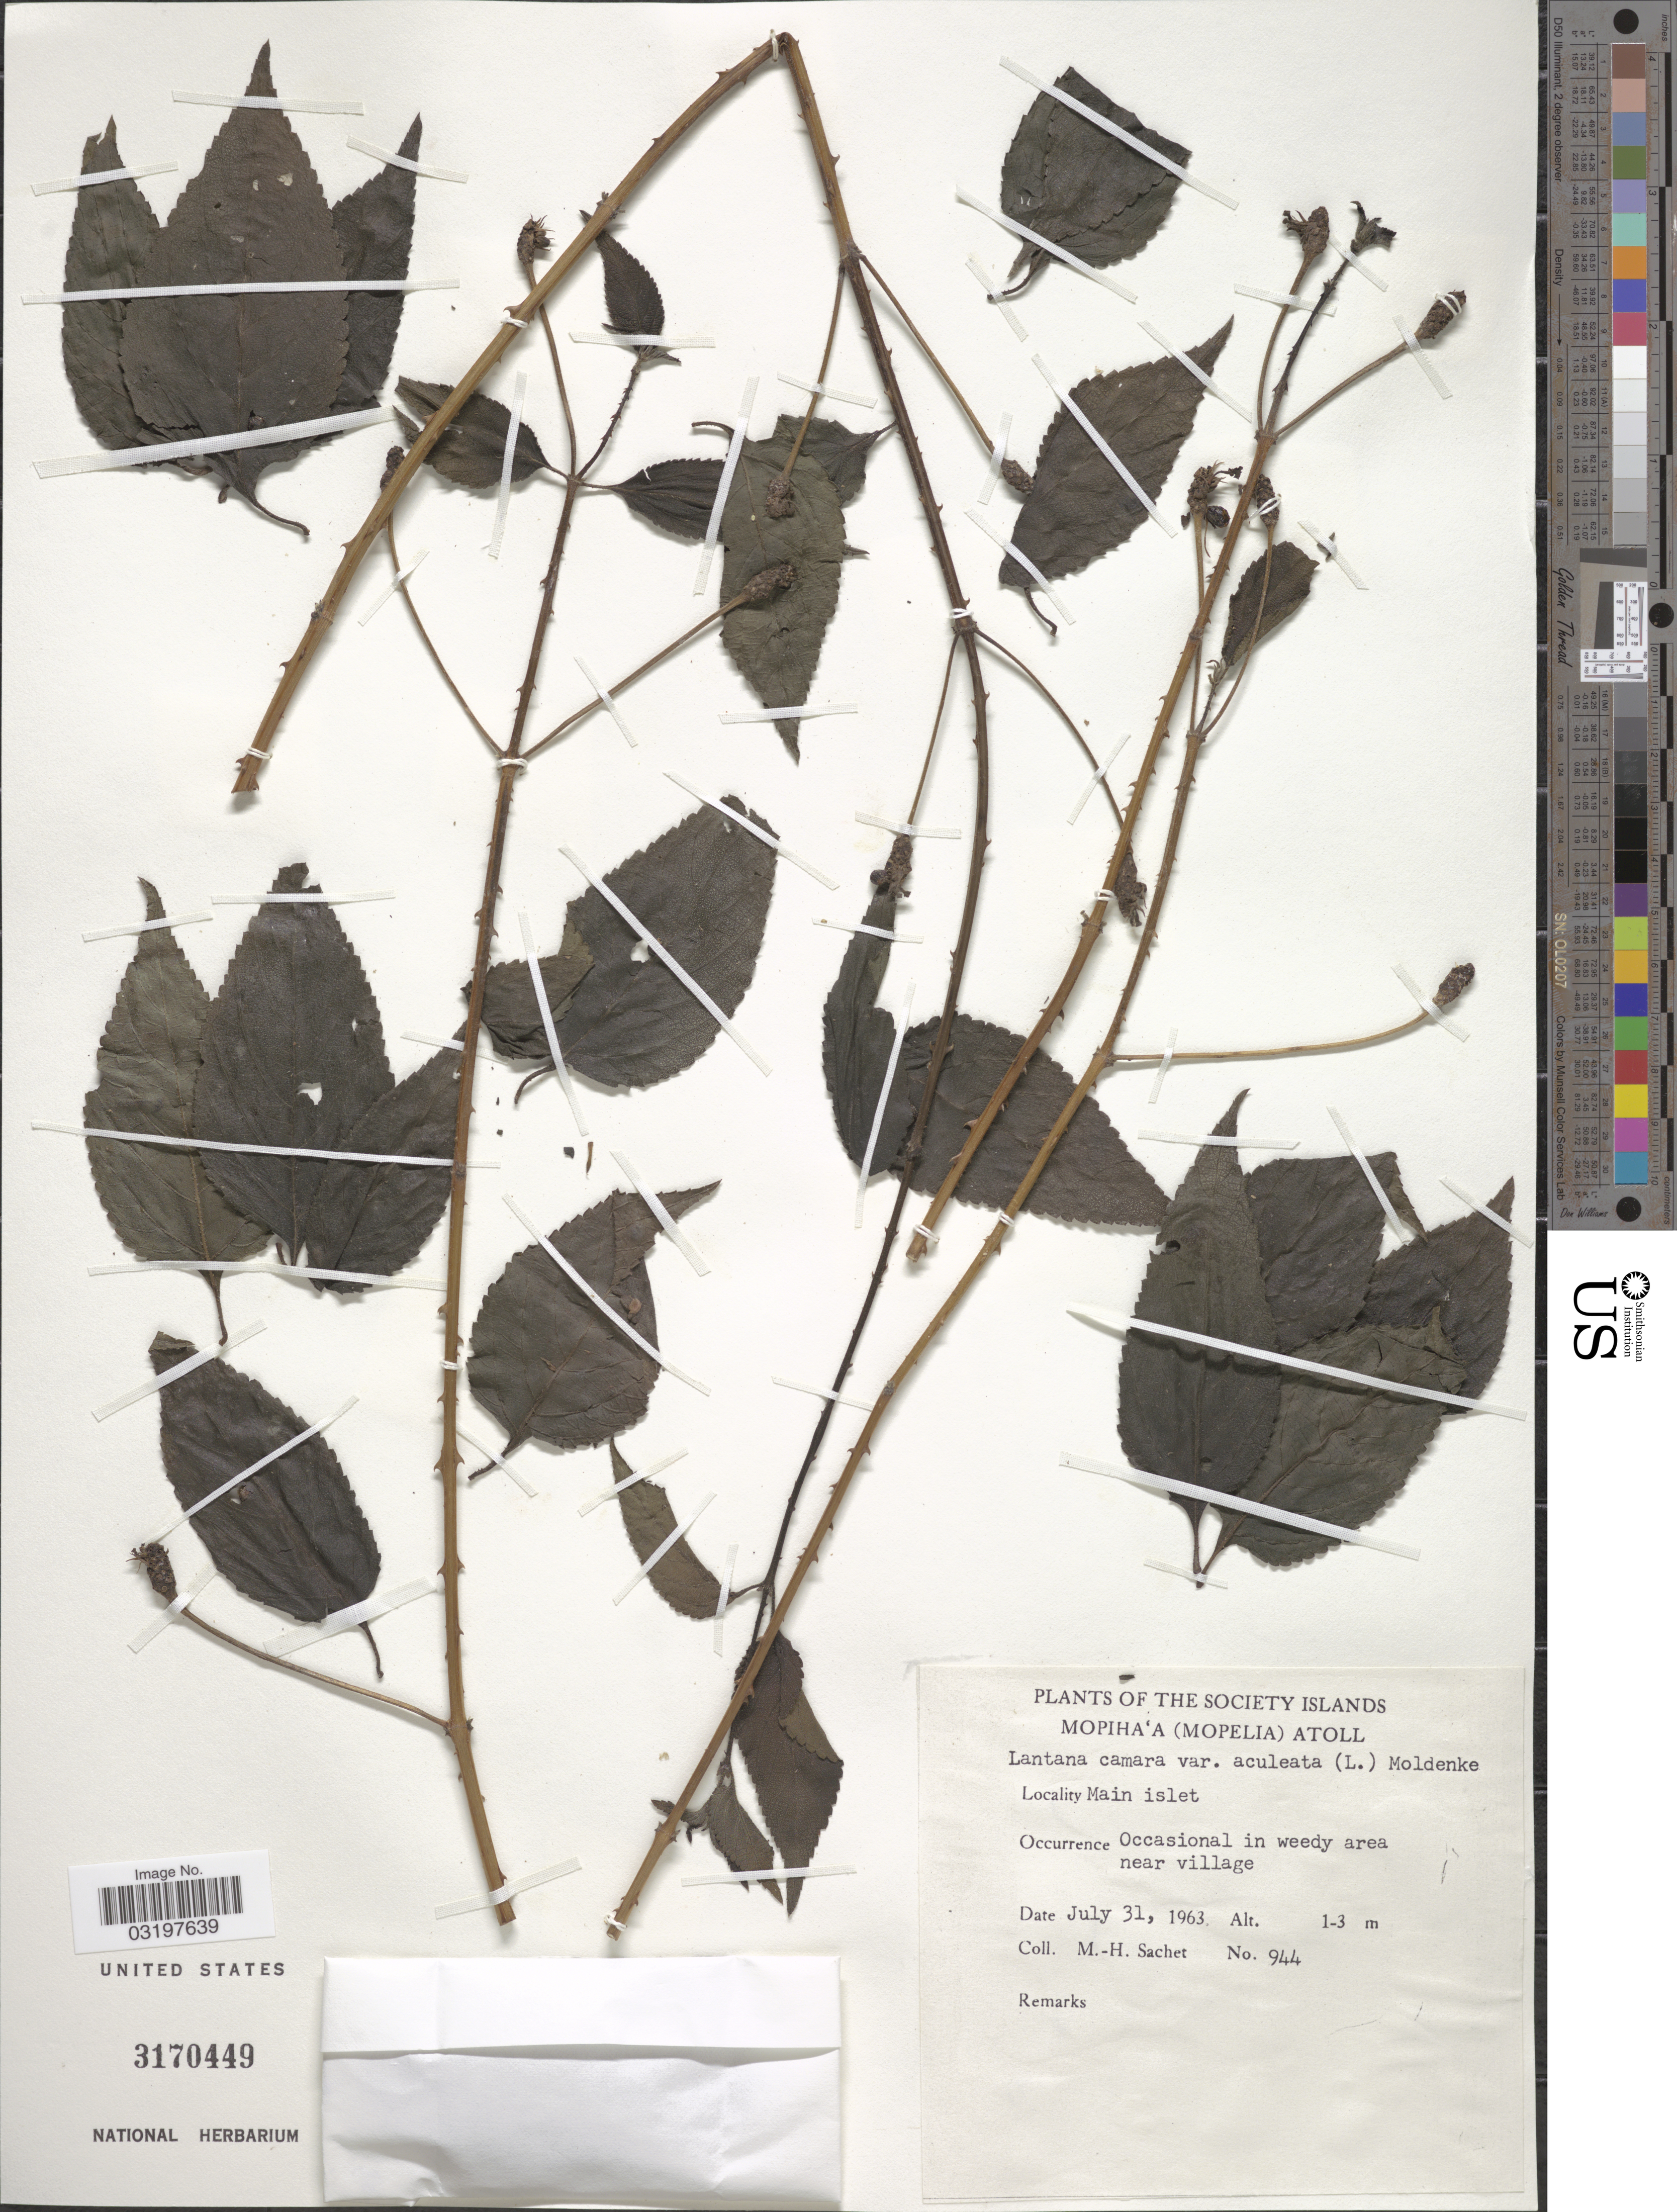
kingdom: Plantae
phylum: Tracheophyta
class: Magnoliopsida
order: Lamiales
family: Verbenaceae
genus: Lantana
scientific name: Lantana camara var. aculeata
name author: (L.) Moldenke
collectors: M.-H. Sachet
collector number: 944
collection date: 1963-07-31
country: French Polynesia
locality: The Society Islands. Mopiha'a (Mopelia) Atoll. Main islet.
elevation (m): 1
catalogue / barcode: US 3170449